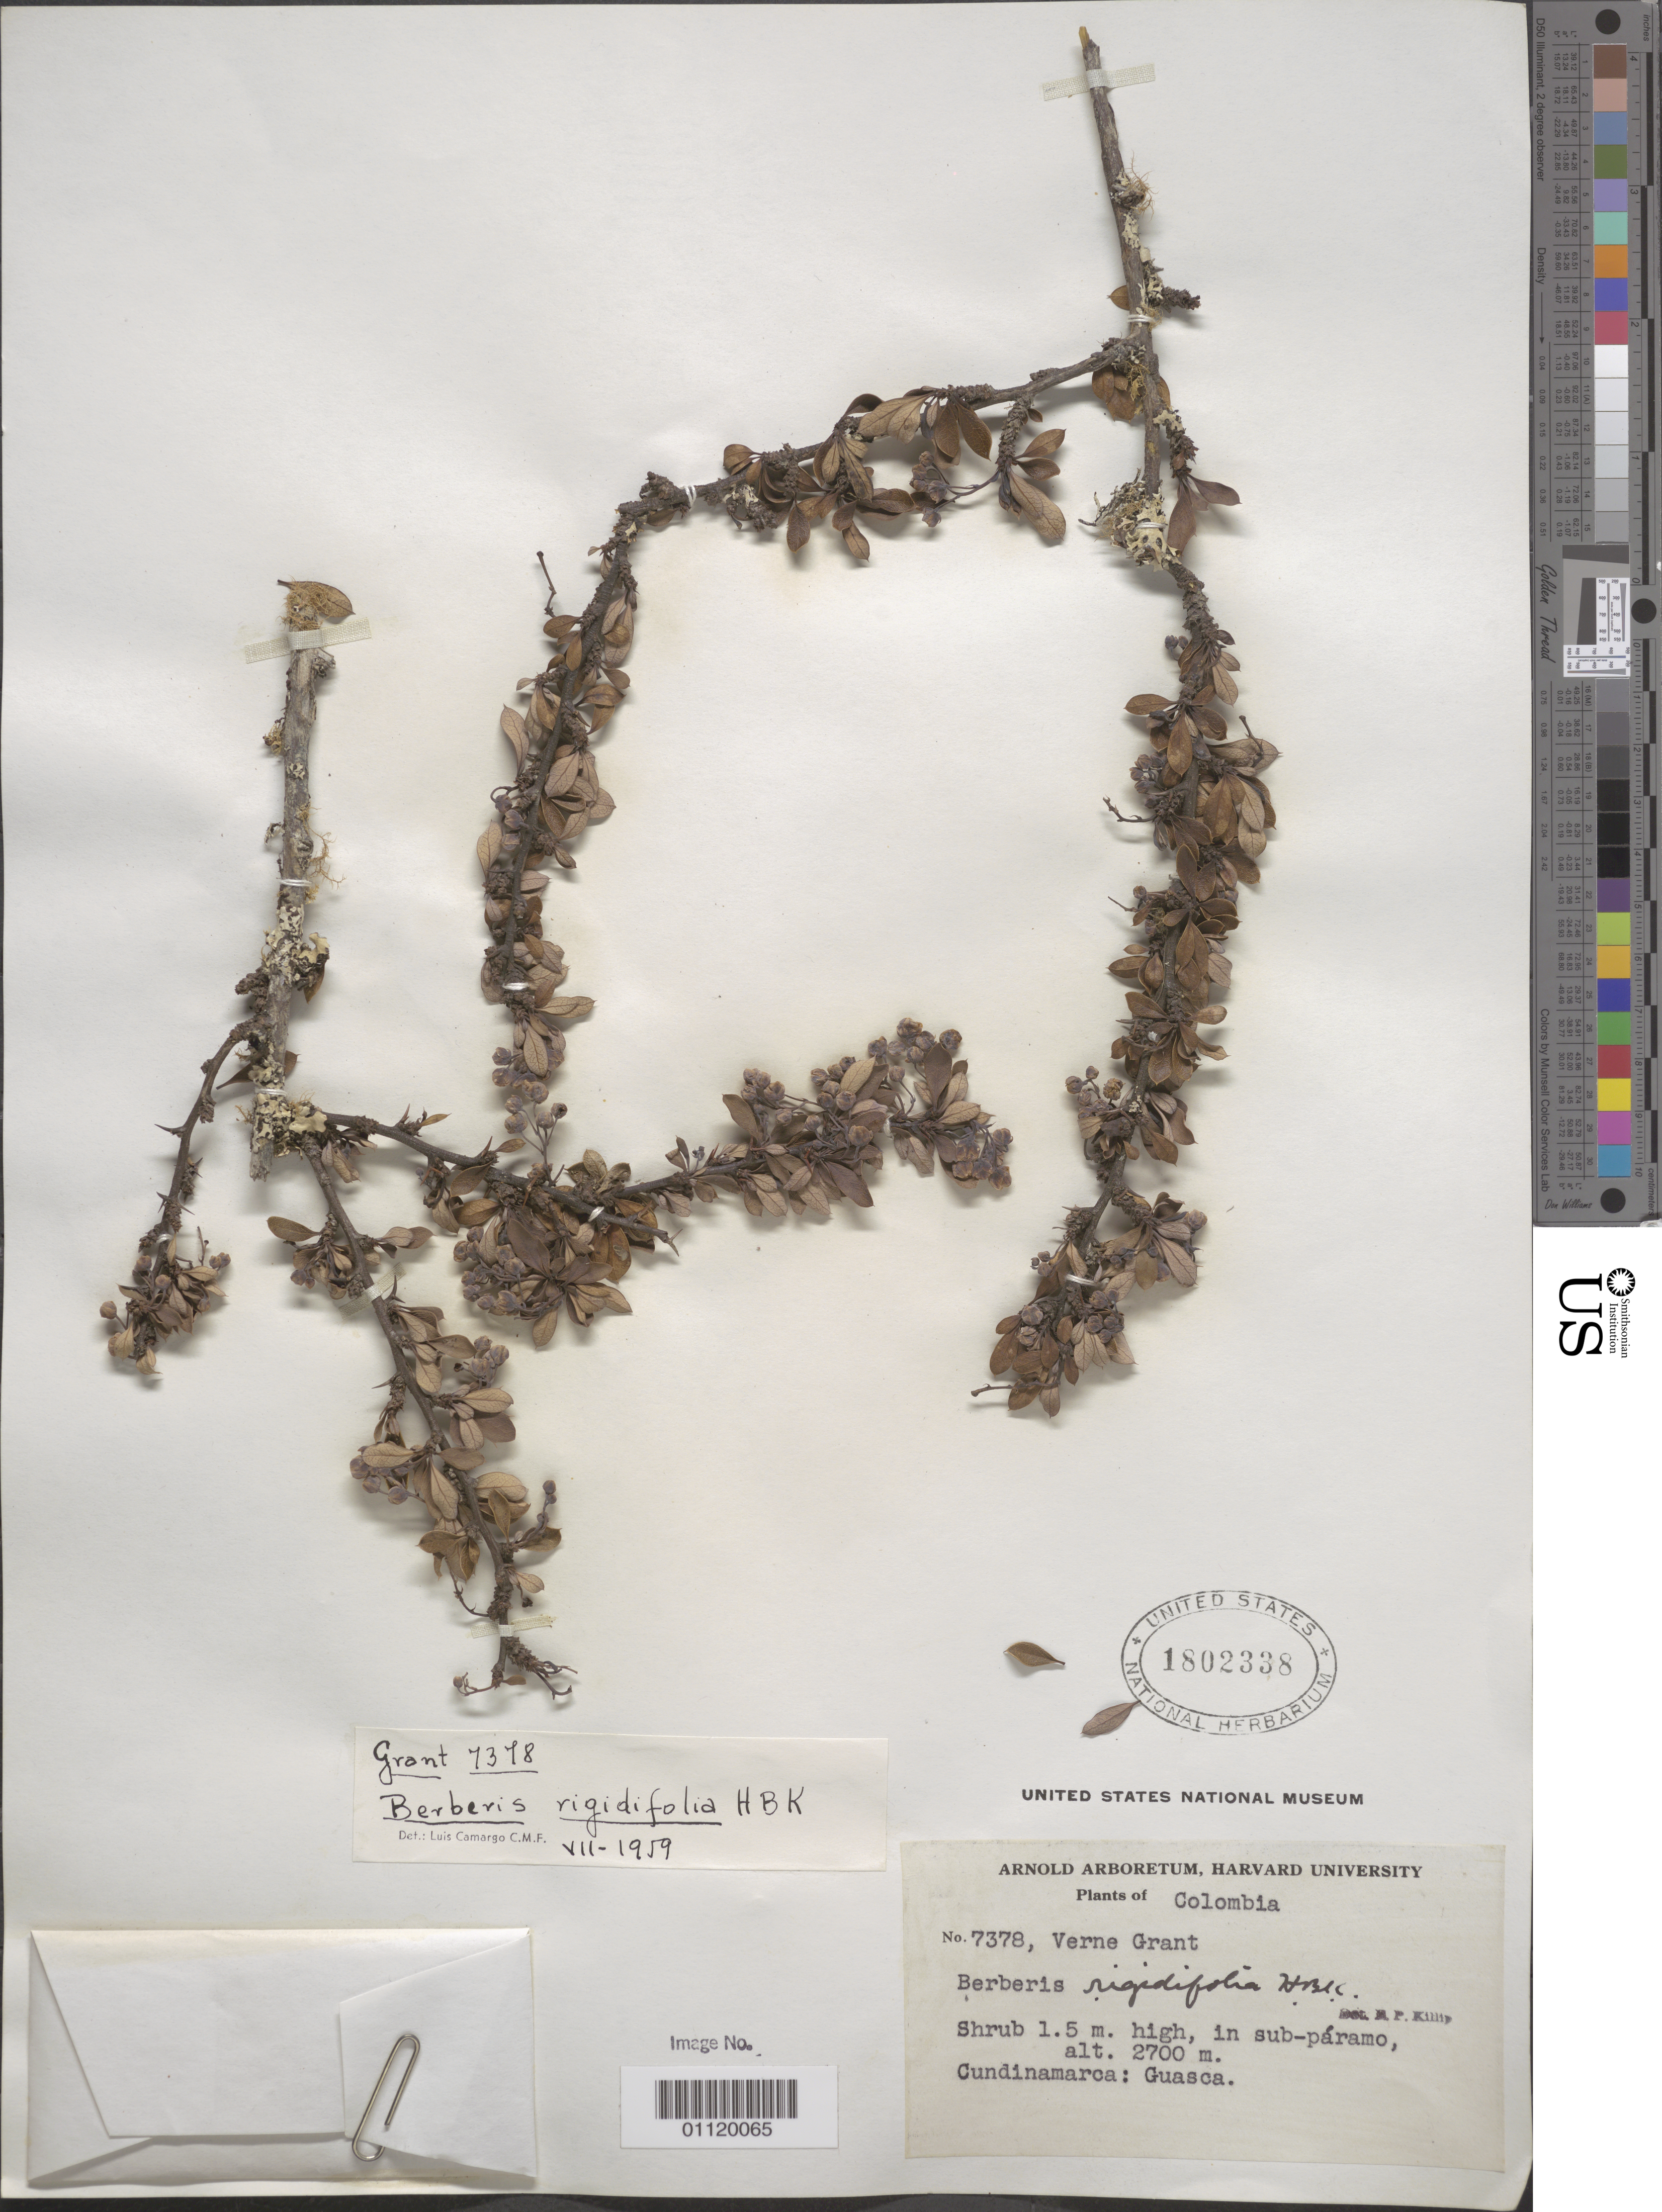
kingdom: Plantae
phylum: Tracheophyta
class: Magnoliopsida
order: Ranunculales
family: Berberidaceae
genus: Berberis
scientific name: Berberis rigidifolia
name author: Kunth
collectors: V. Grant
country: Colombia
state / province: Cundinamarca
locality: Cundinamarca: Guasca. In sub-páramo.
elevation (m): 2700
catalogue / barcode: US 1802338